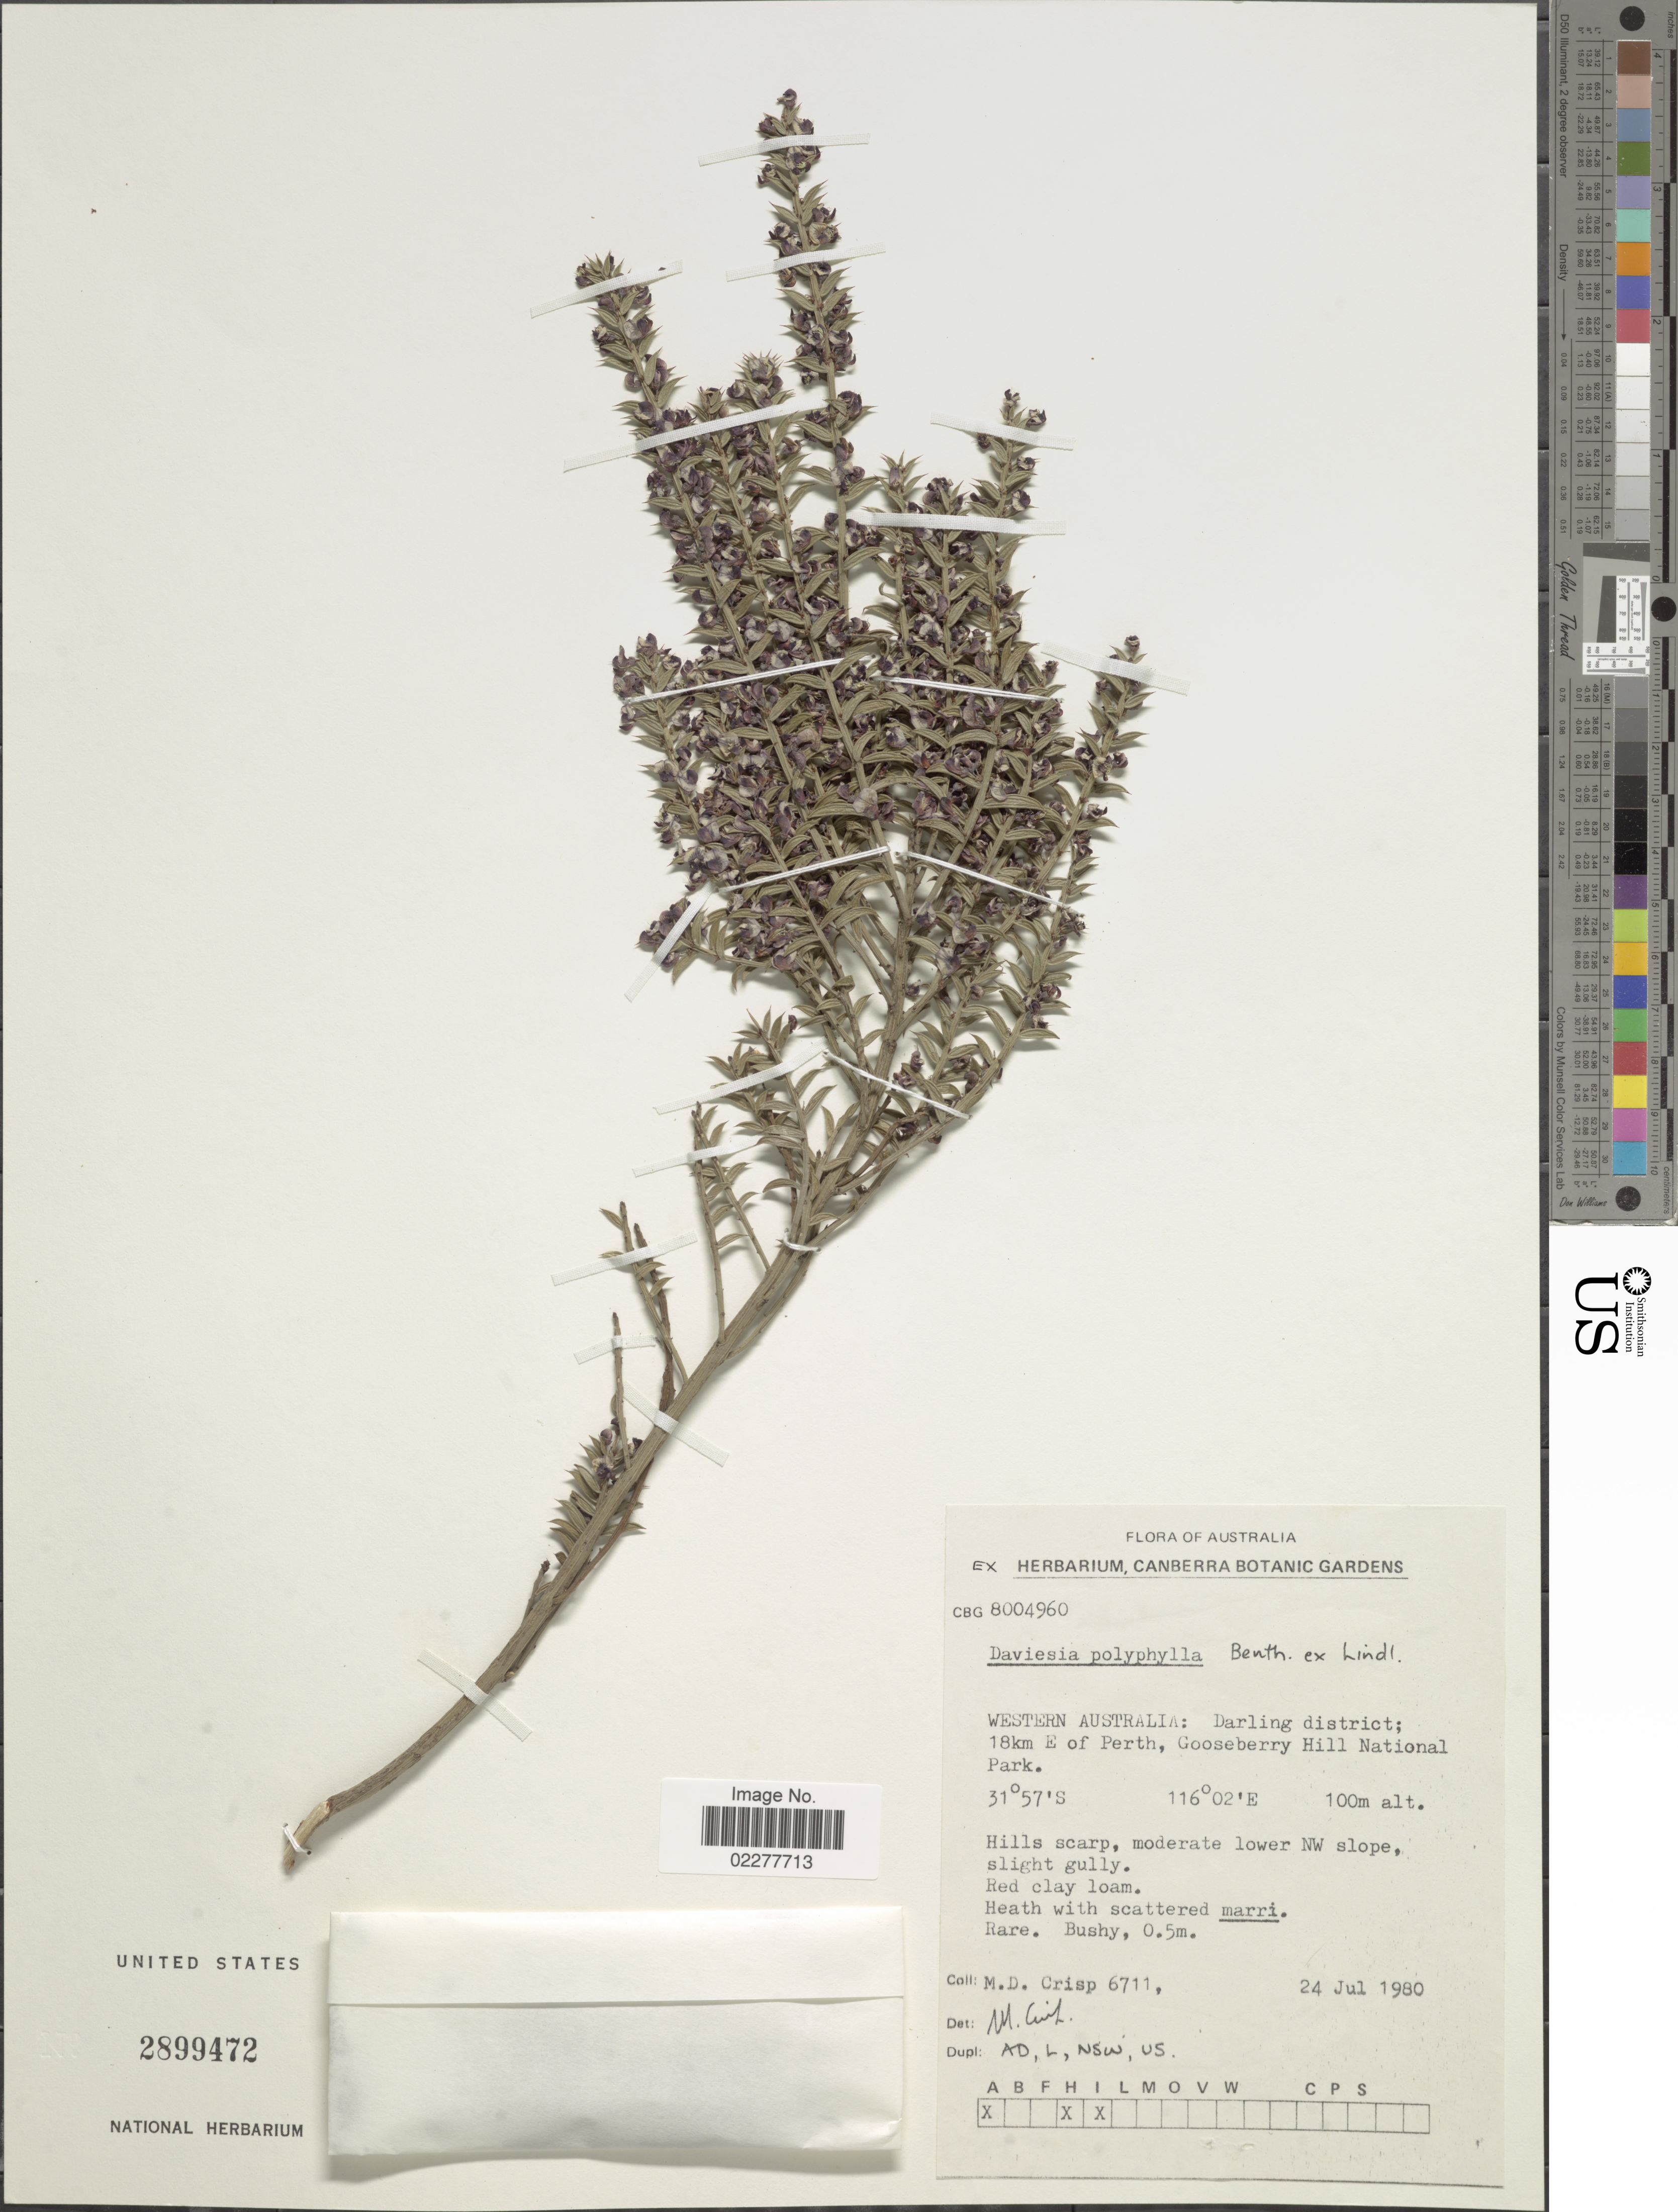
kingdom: Plantae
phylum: Tracheophyta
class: Magnoliopsida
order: Fabales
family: Fabaceae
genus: Daviesia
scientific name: Daviesia polyphylla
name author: Benth.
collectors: M. Crisp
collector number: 6711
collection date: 1980-07-24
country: Australia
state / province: Western Australia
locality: Darling district; 18km E of Perth, Gooseberry Hill National Park.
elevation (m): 100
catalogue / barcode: US 2899472